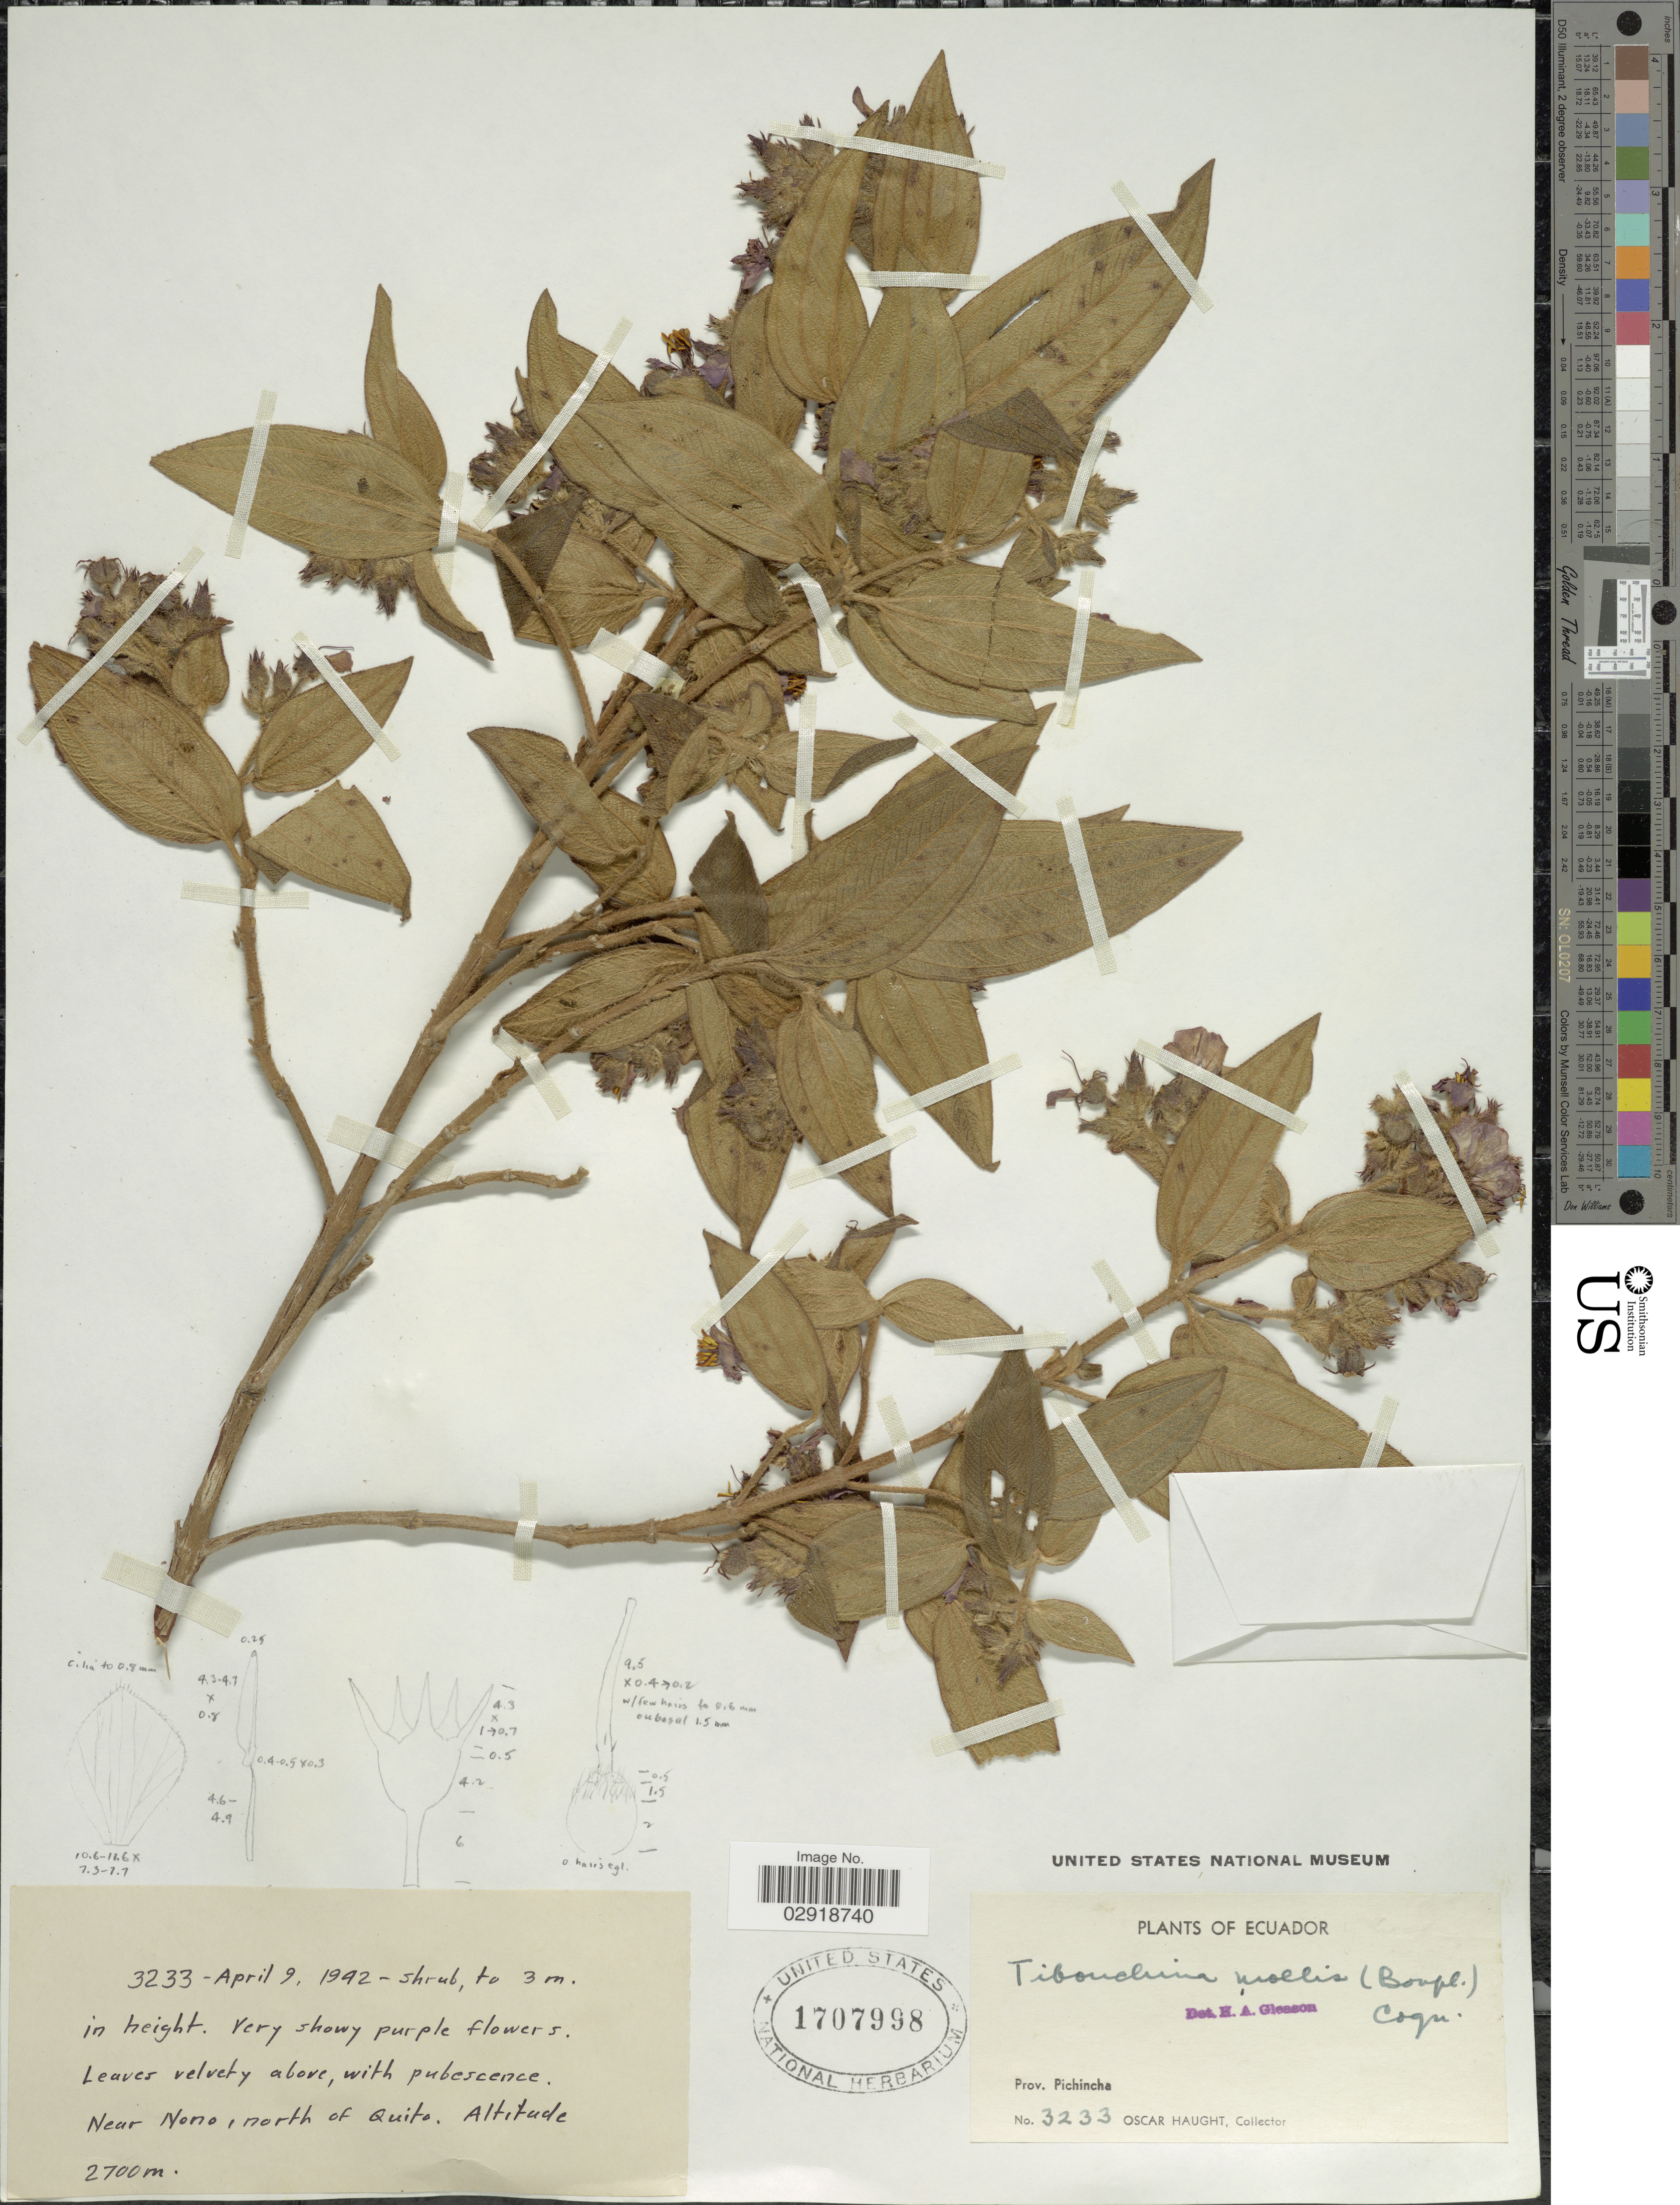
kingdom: Plantae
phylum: Tracheophyta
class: Magnoliopsida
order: Myrtales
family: Melastomataceae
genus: Chaetogastra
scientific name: Chaetogastra mollis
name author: (Bonpl.) DC.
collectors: O. L. Haught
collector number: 3233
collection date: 1942-04-09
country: Ecuador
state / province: Pichincha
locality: Near Nono, north of Quito.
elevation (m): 2700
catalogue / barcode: US 1707998